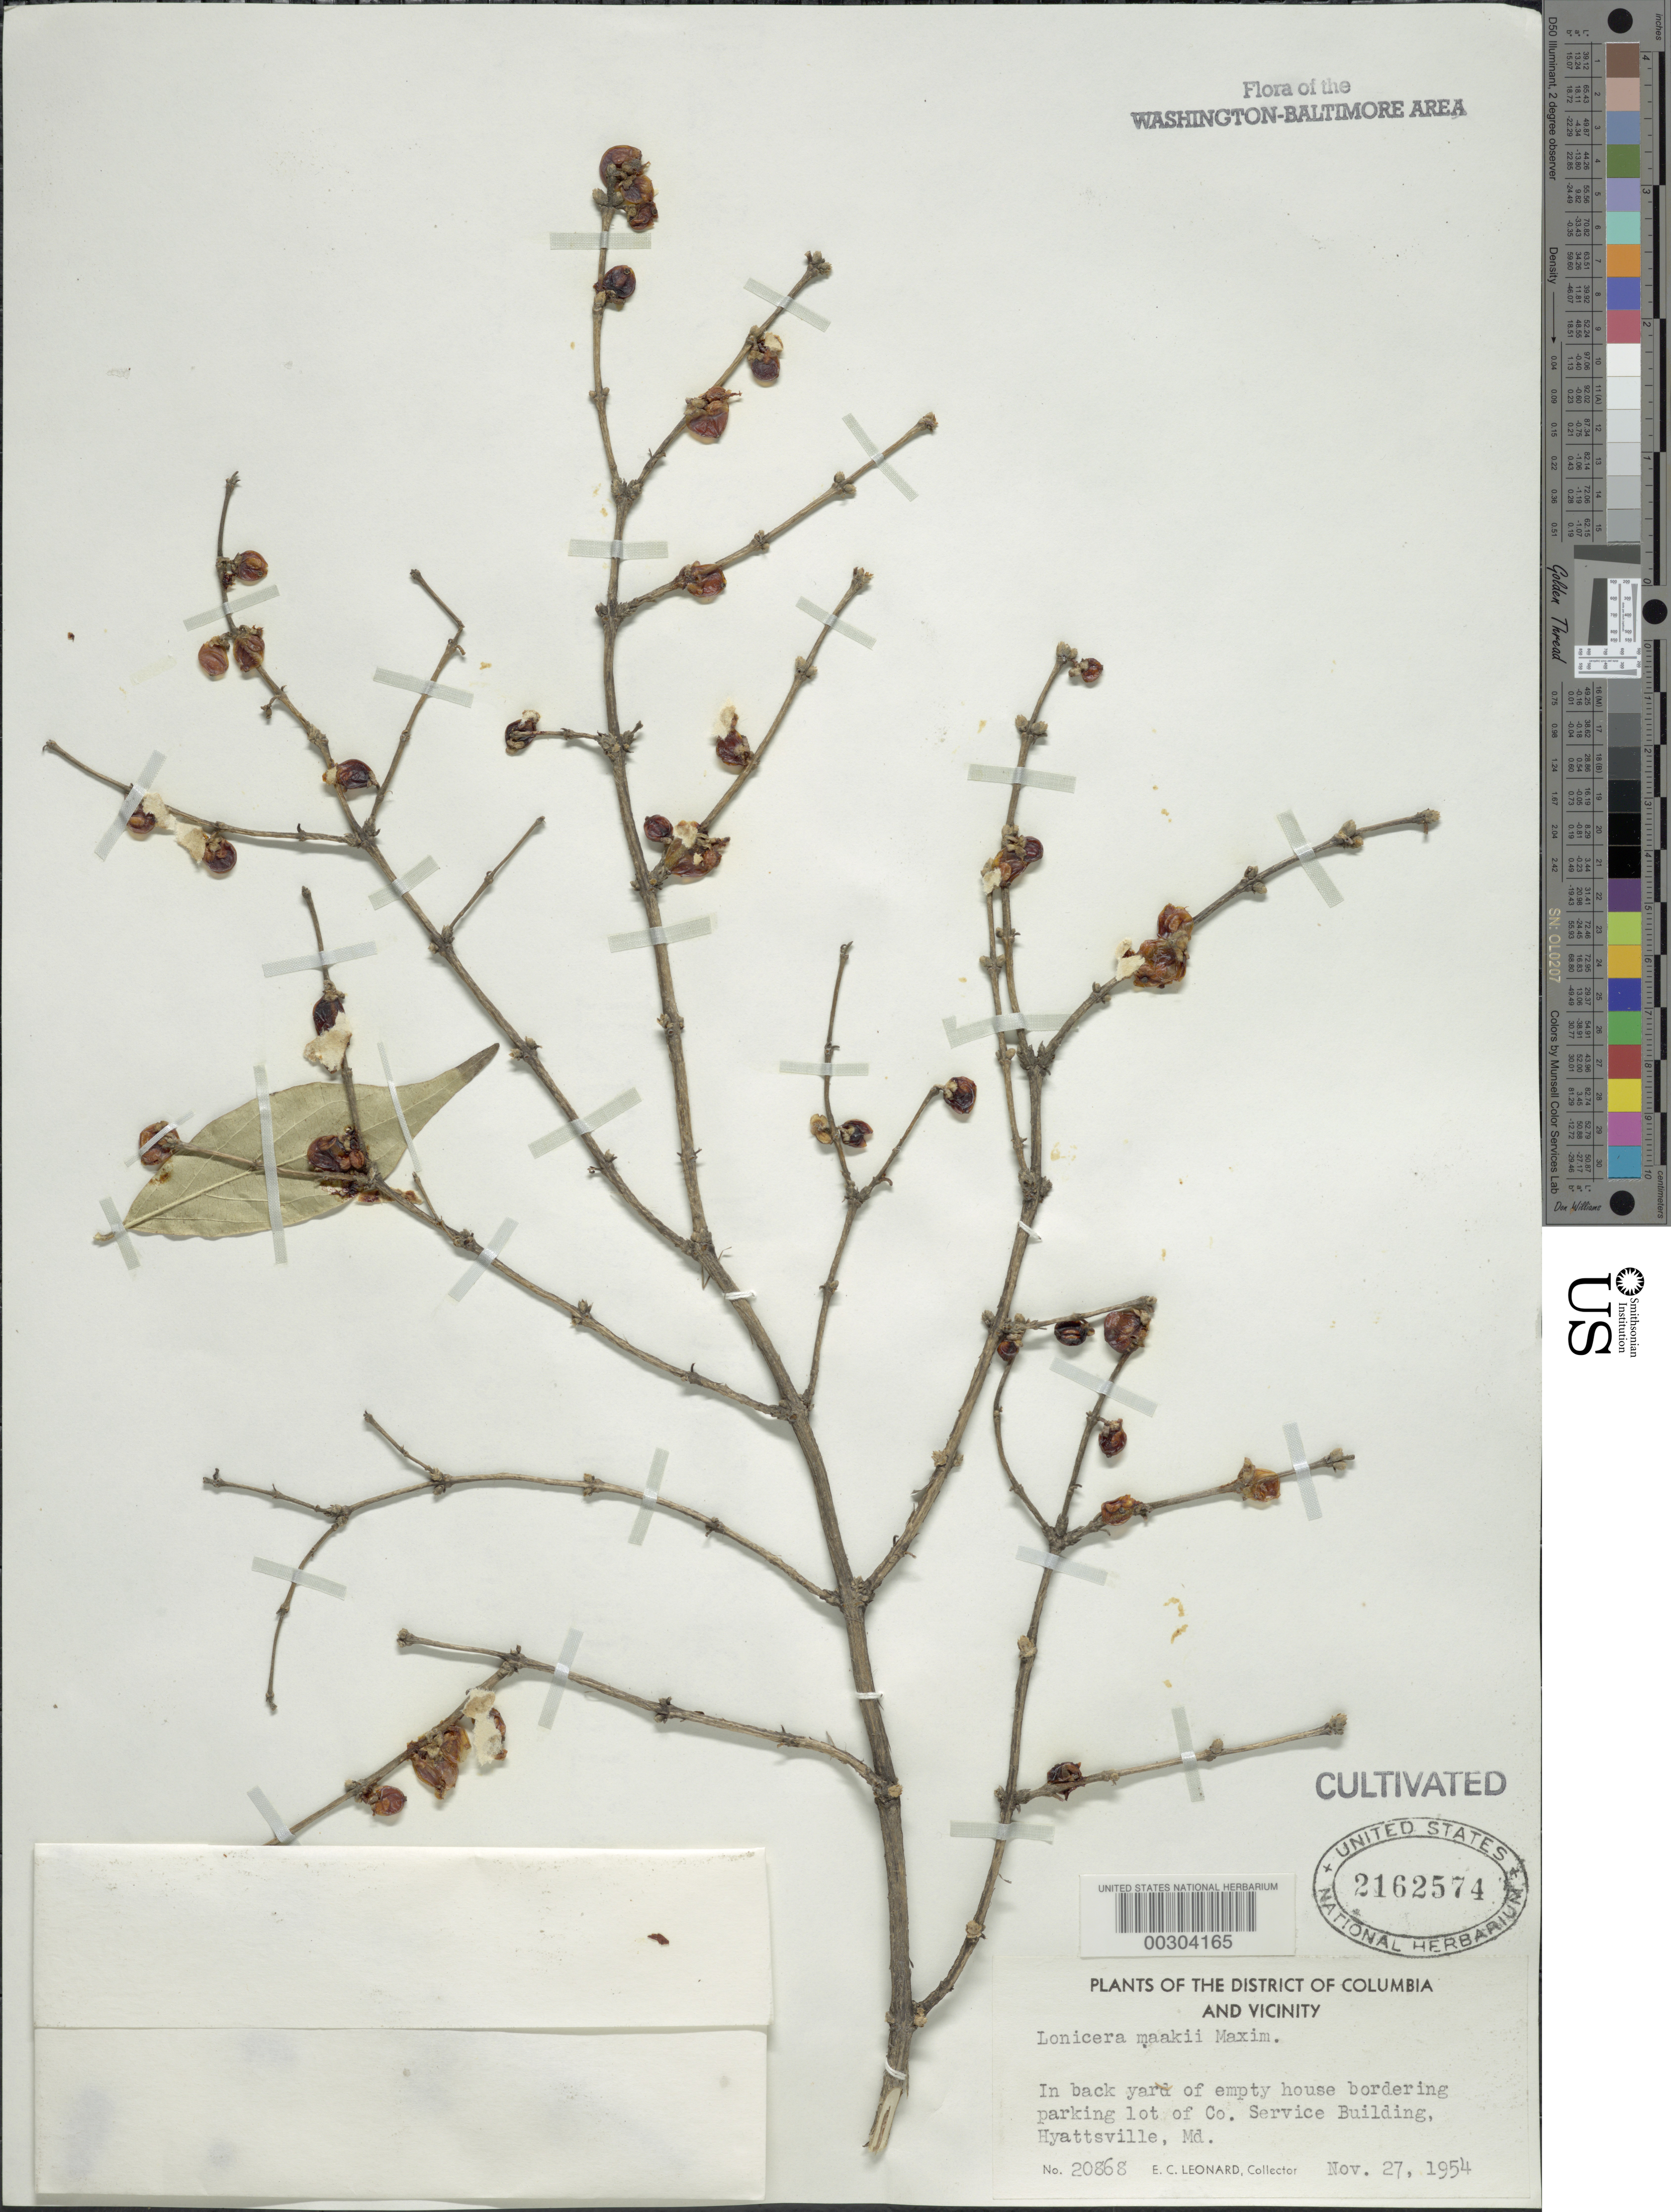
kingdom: Plantae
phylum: Tracheophyta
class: Magnoliopsida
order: Dipsacales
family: Caprifoliaceae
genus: Lonicera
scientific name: Lonicera maackii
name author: (Rupr.) Maxim.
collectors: E. C. Leonard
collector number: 20868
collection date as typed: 27 Nov 1954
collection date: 1954-11-27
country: United States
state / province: Maryland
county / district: Prince George's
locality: Hyattsville, in back yard of Empty House bordering parking lot of Co. Service Building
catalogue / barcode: US 2162574